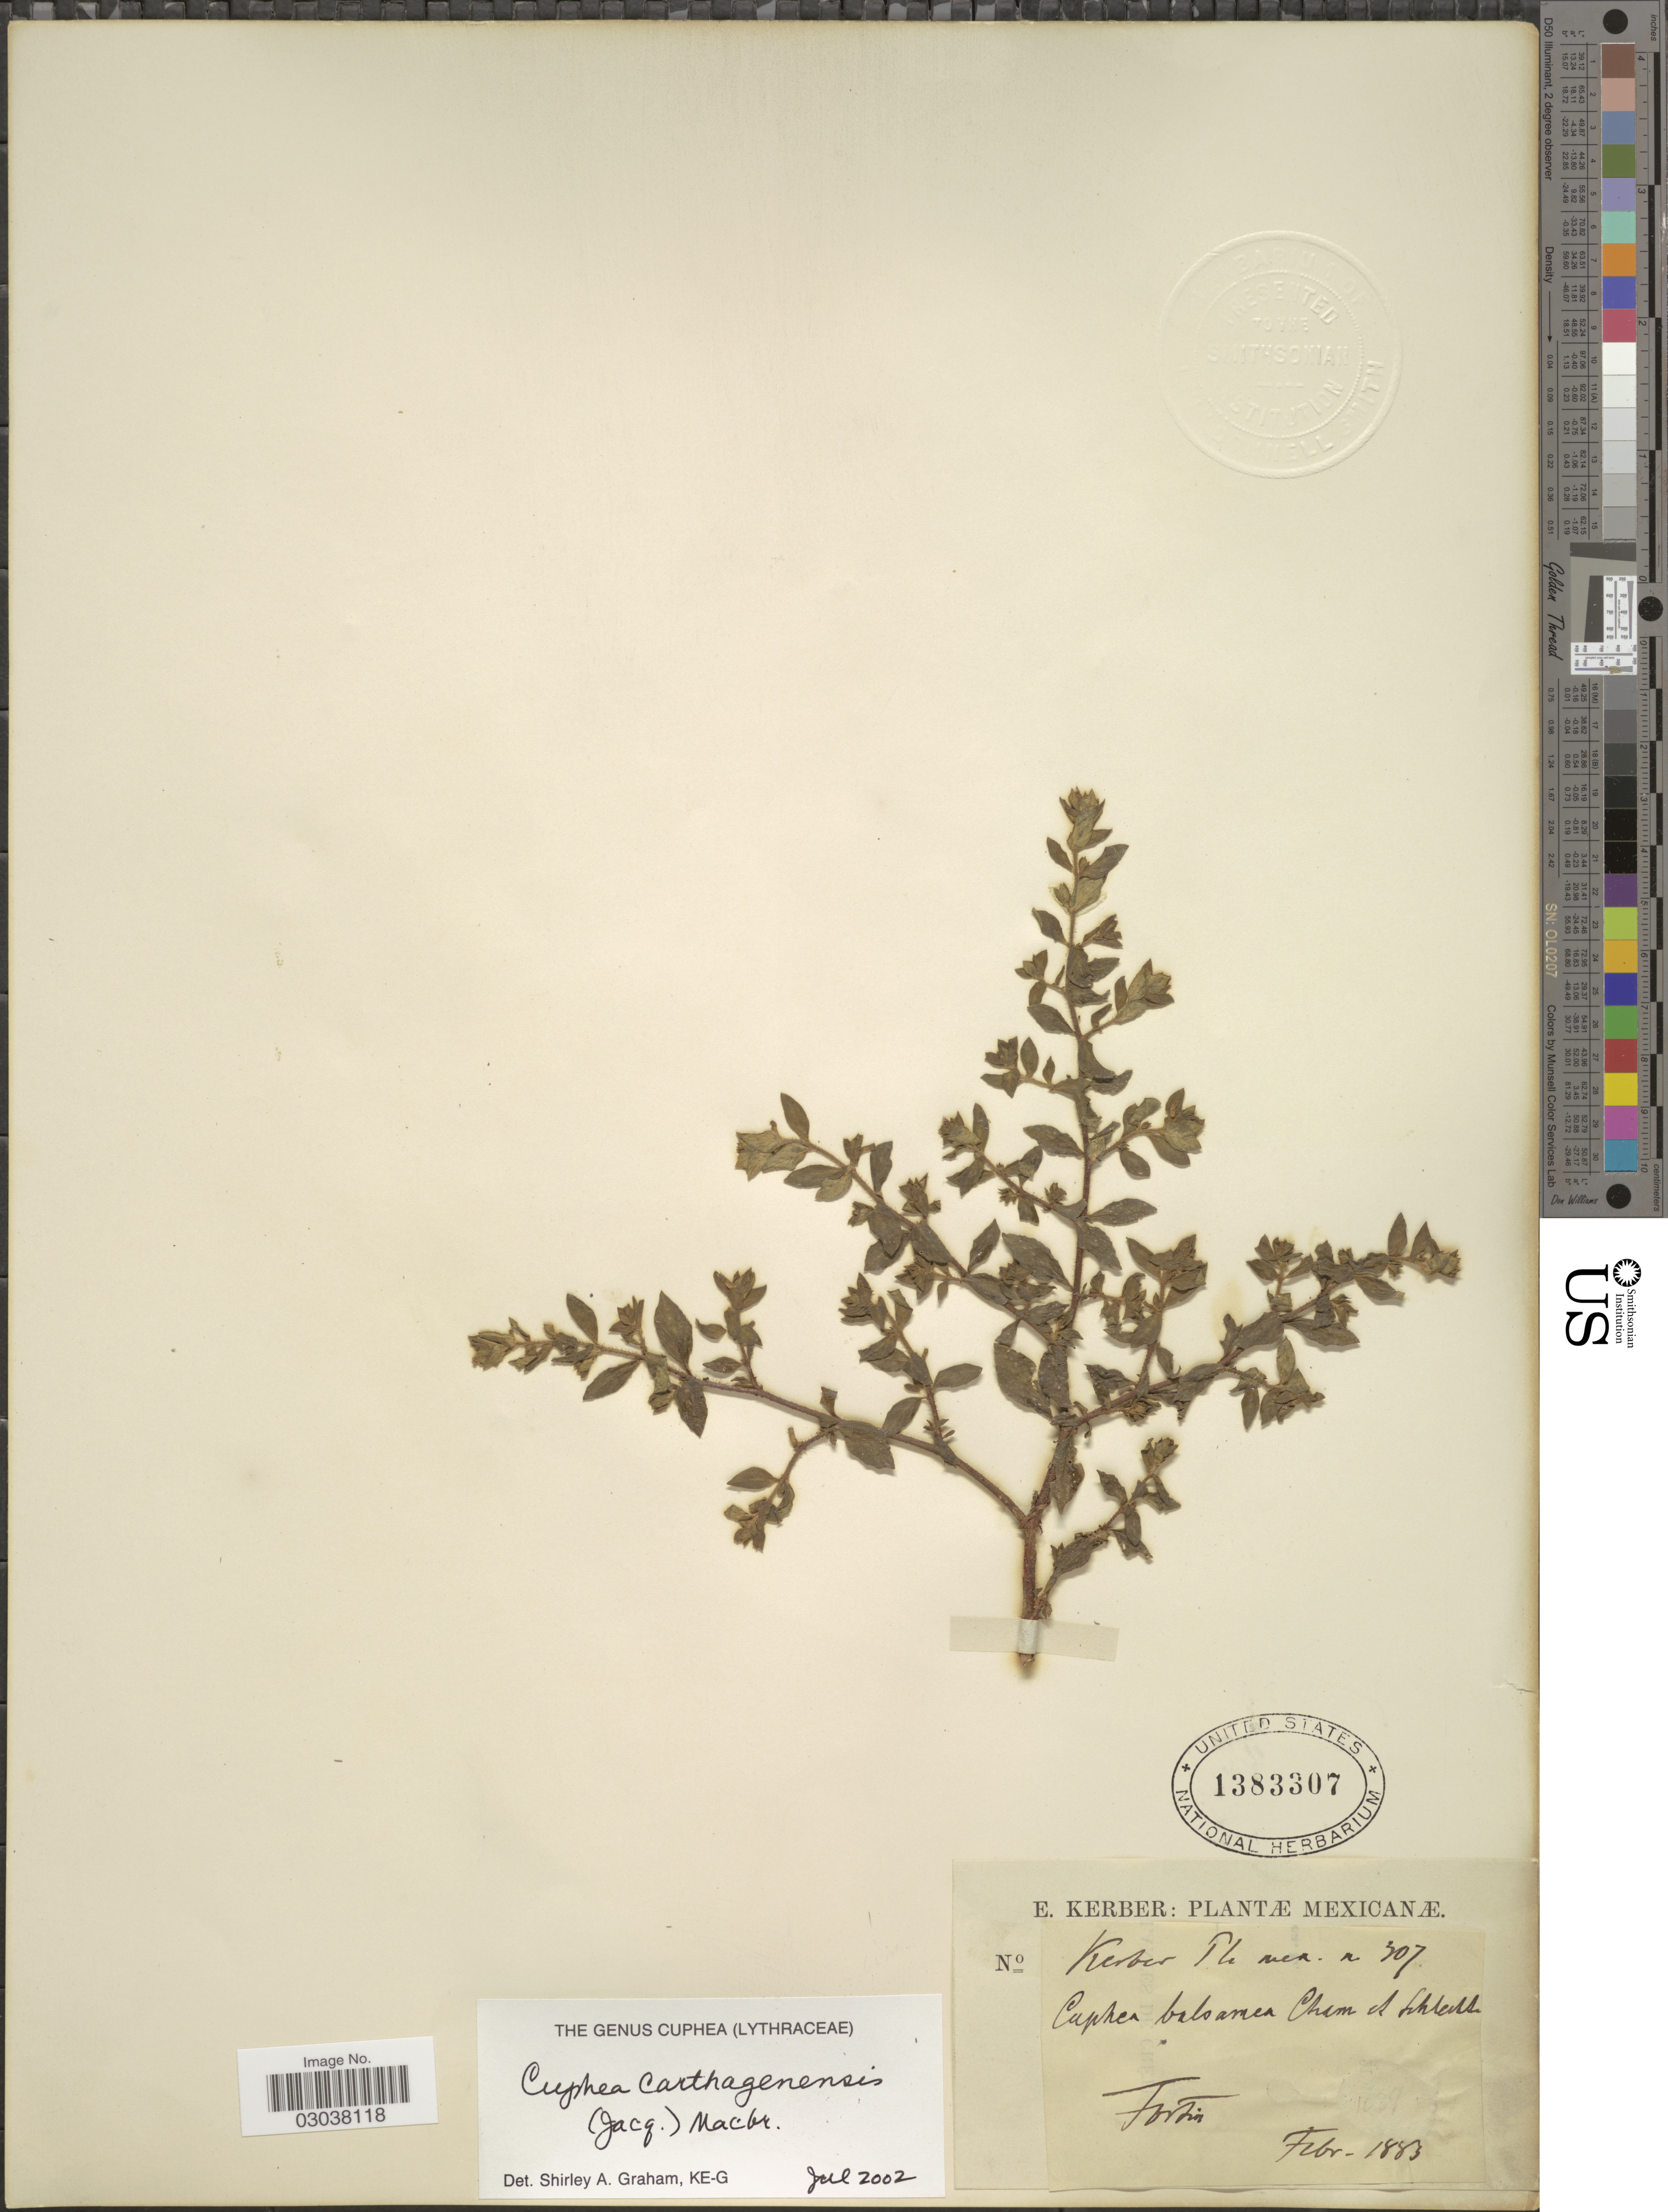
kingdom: Plantae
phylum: Tracheophyta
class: Magnoliopsida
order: Myrtales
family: Lythraceae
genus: Cuphea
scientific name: Cuphea carthagenensis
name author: (Jacq.) J.F. Macbr.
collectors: E. Kerber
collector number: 307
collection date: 1883-02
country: Mexico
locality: Fortin.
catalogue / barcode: US 1383307